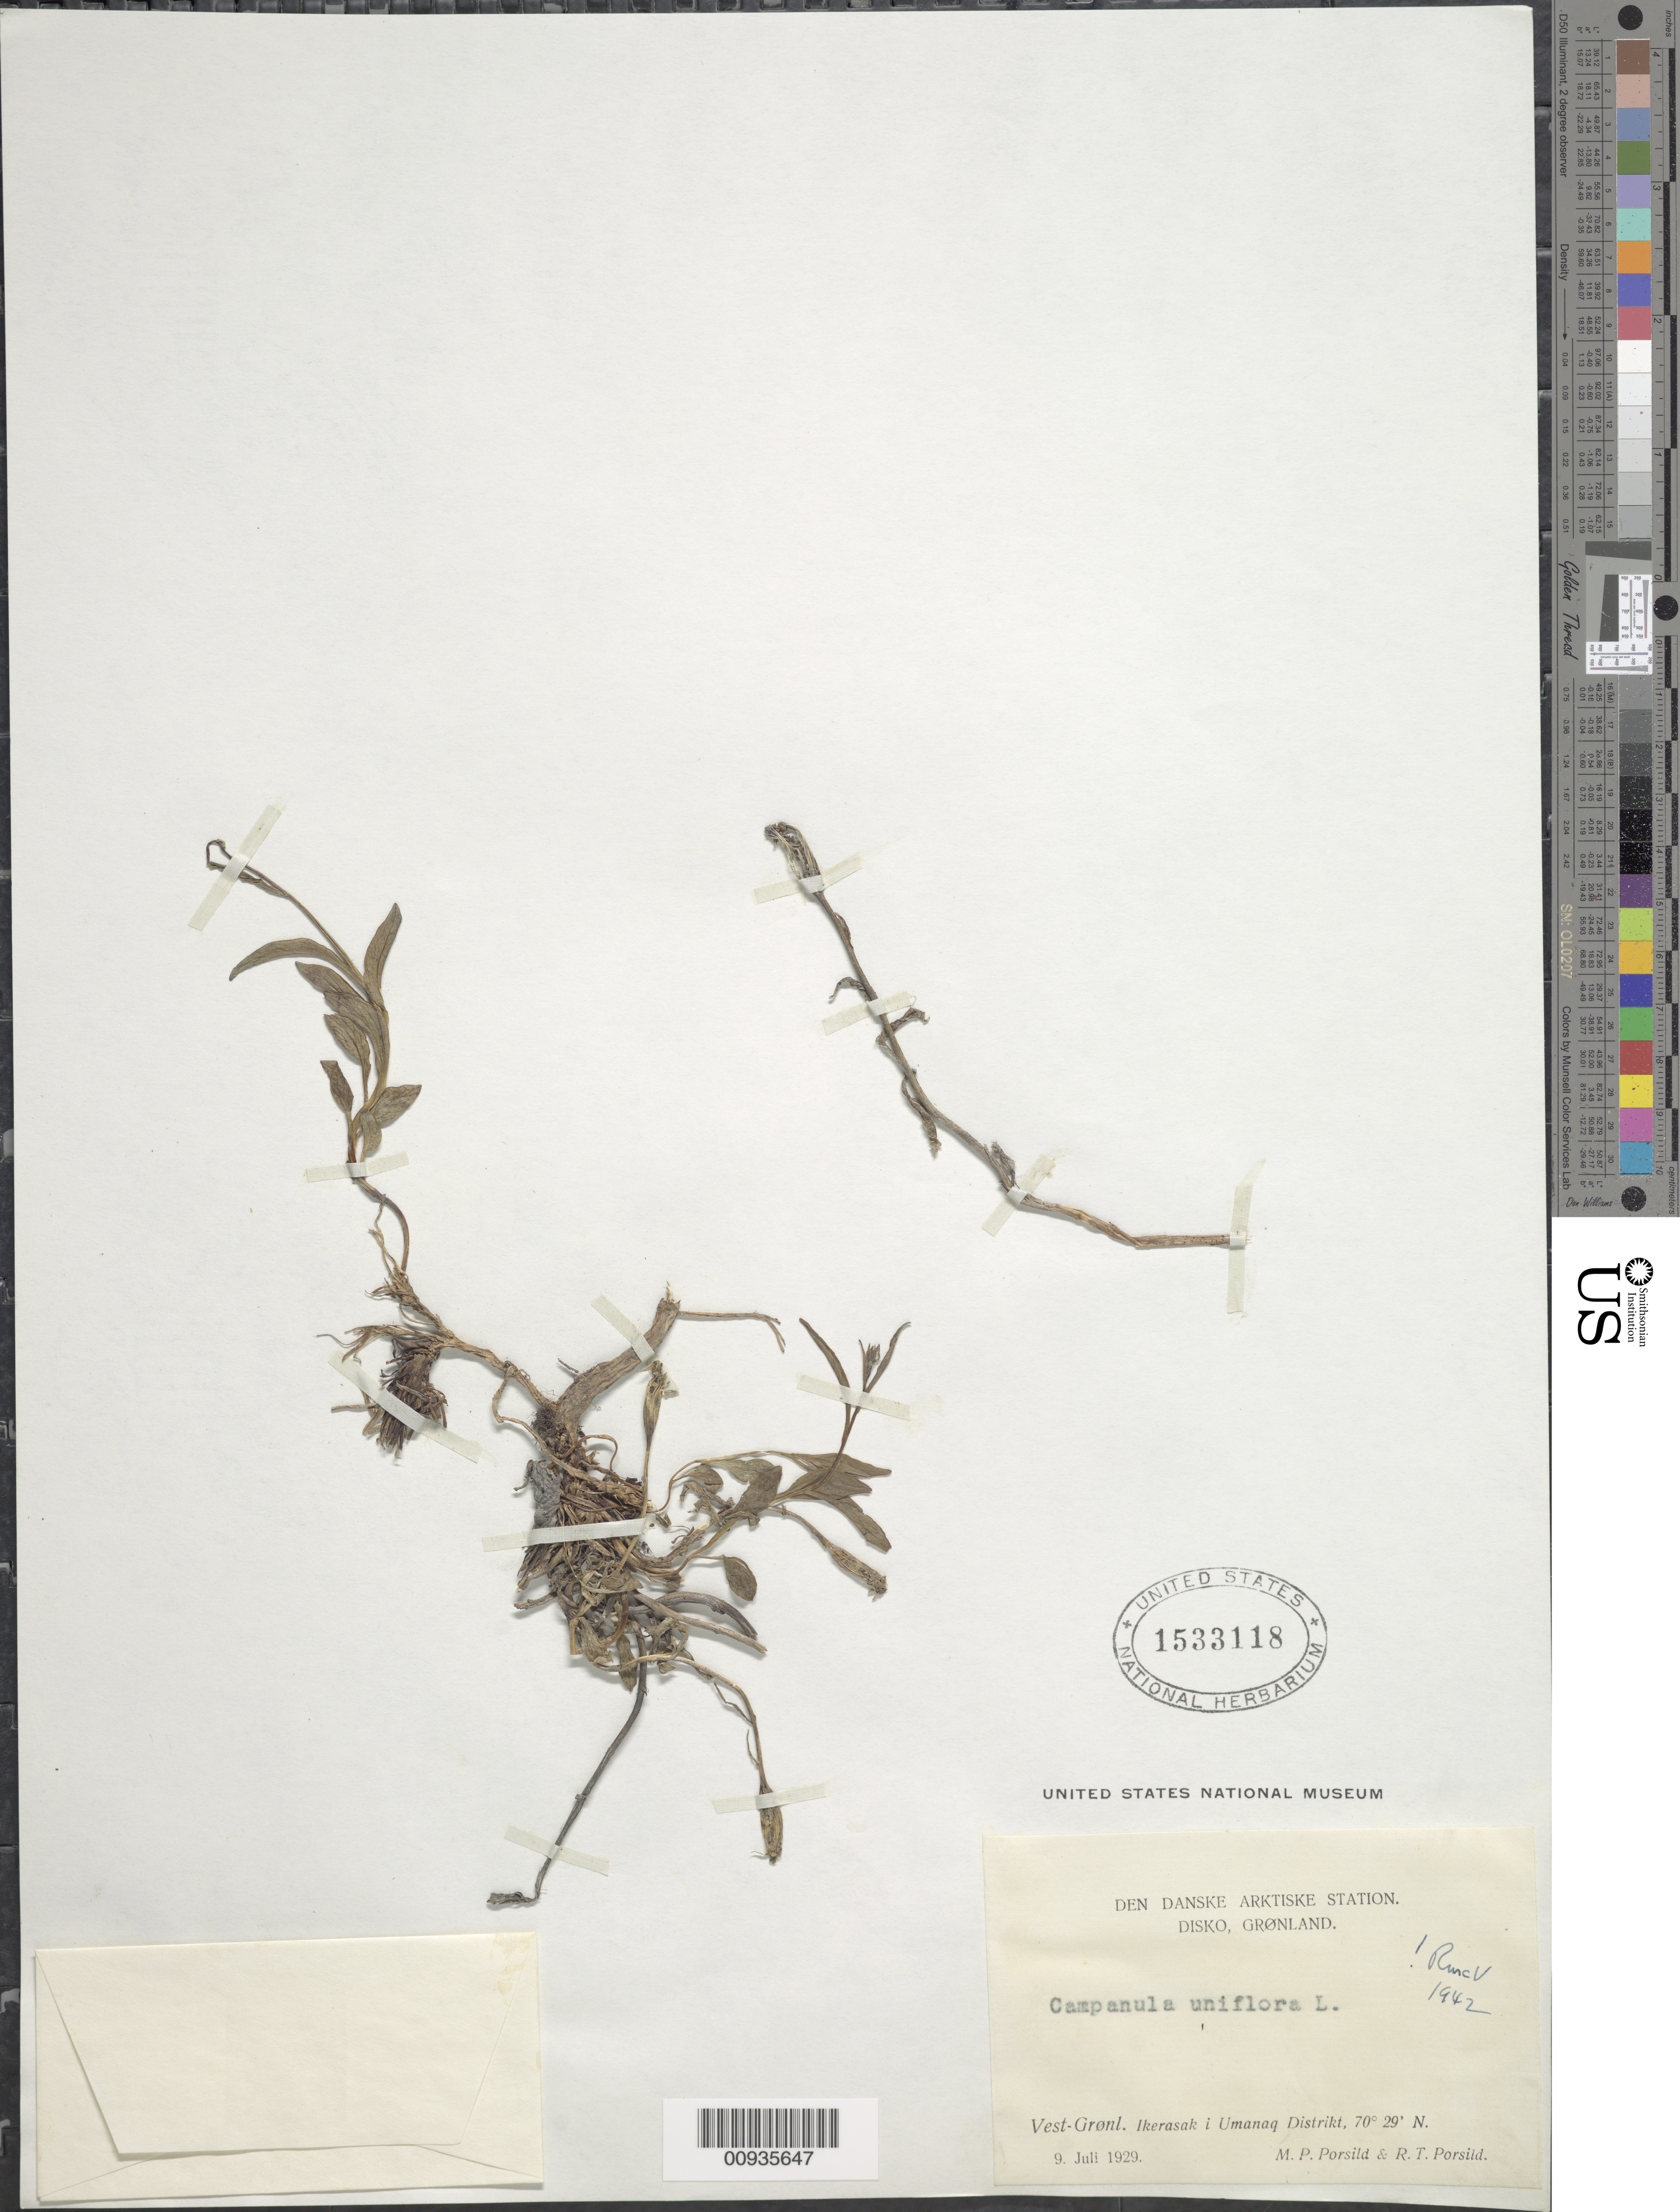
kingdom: Plantae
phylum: Tracheophyta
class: Magnoliopsida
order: Asterales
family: Campanulaceae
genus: Campanula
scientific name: Campanula uniflora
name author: L.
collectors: M. P. Porsild & R. T. Porsild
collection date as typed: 09 Jul 1929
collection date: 1929-07-09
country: Greenland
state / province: Vestgrønland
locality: Ikerasak and Umanaq Dist.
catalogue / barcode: US 1533118